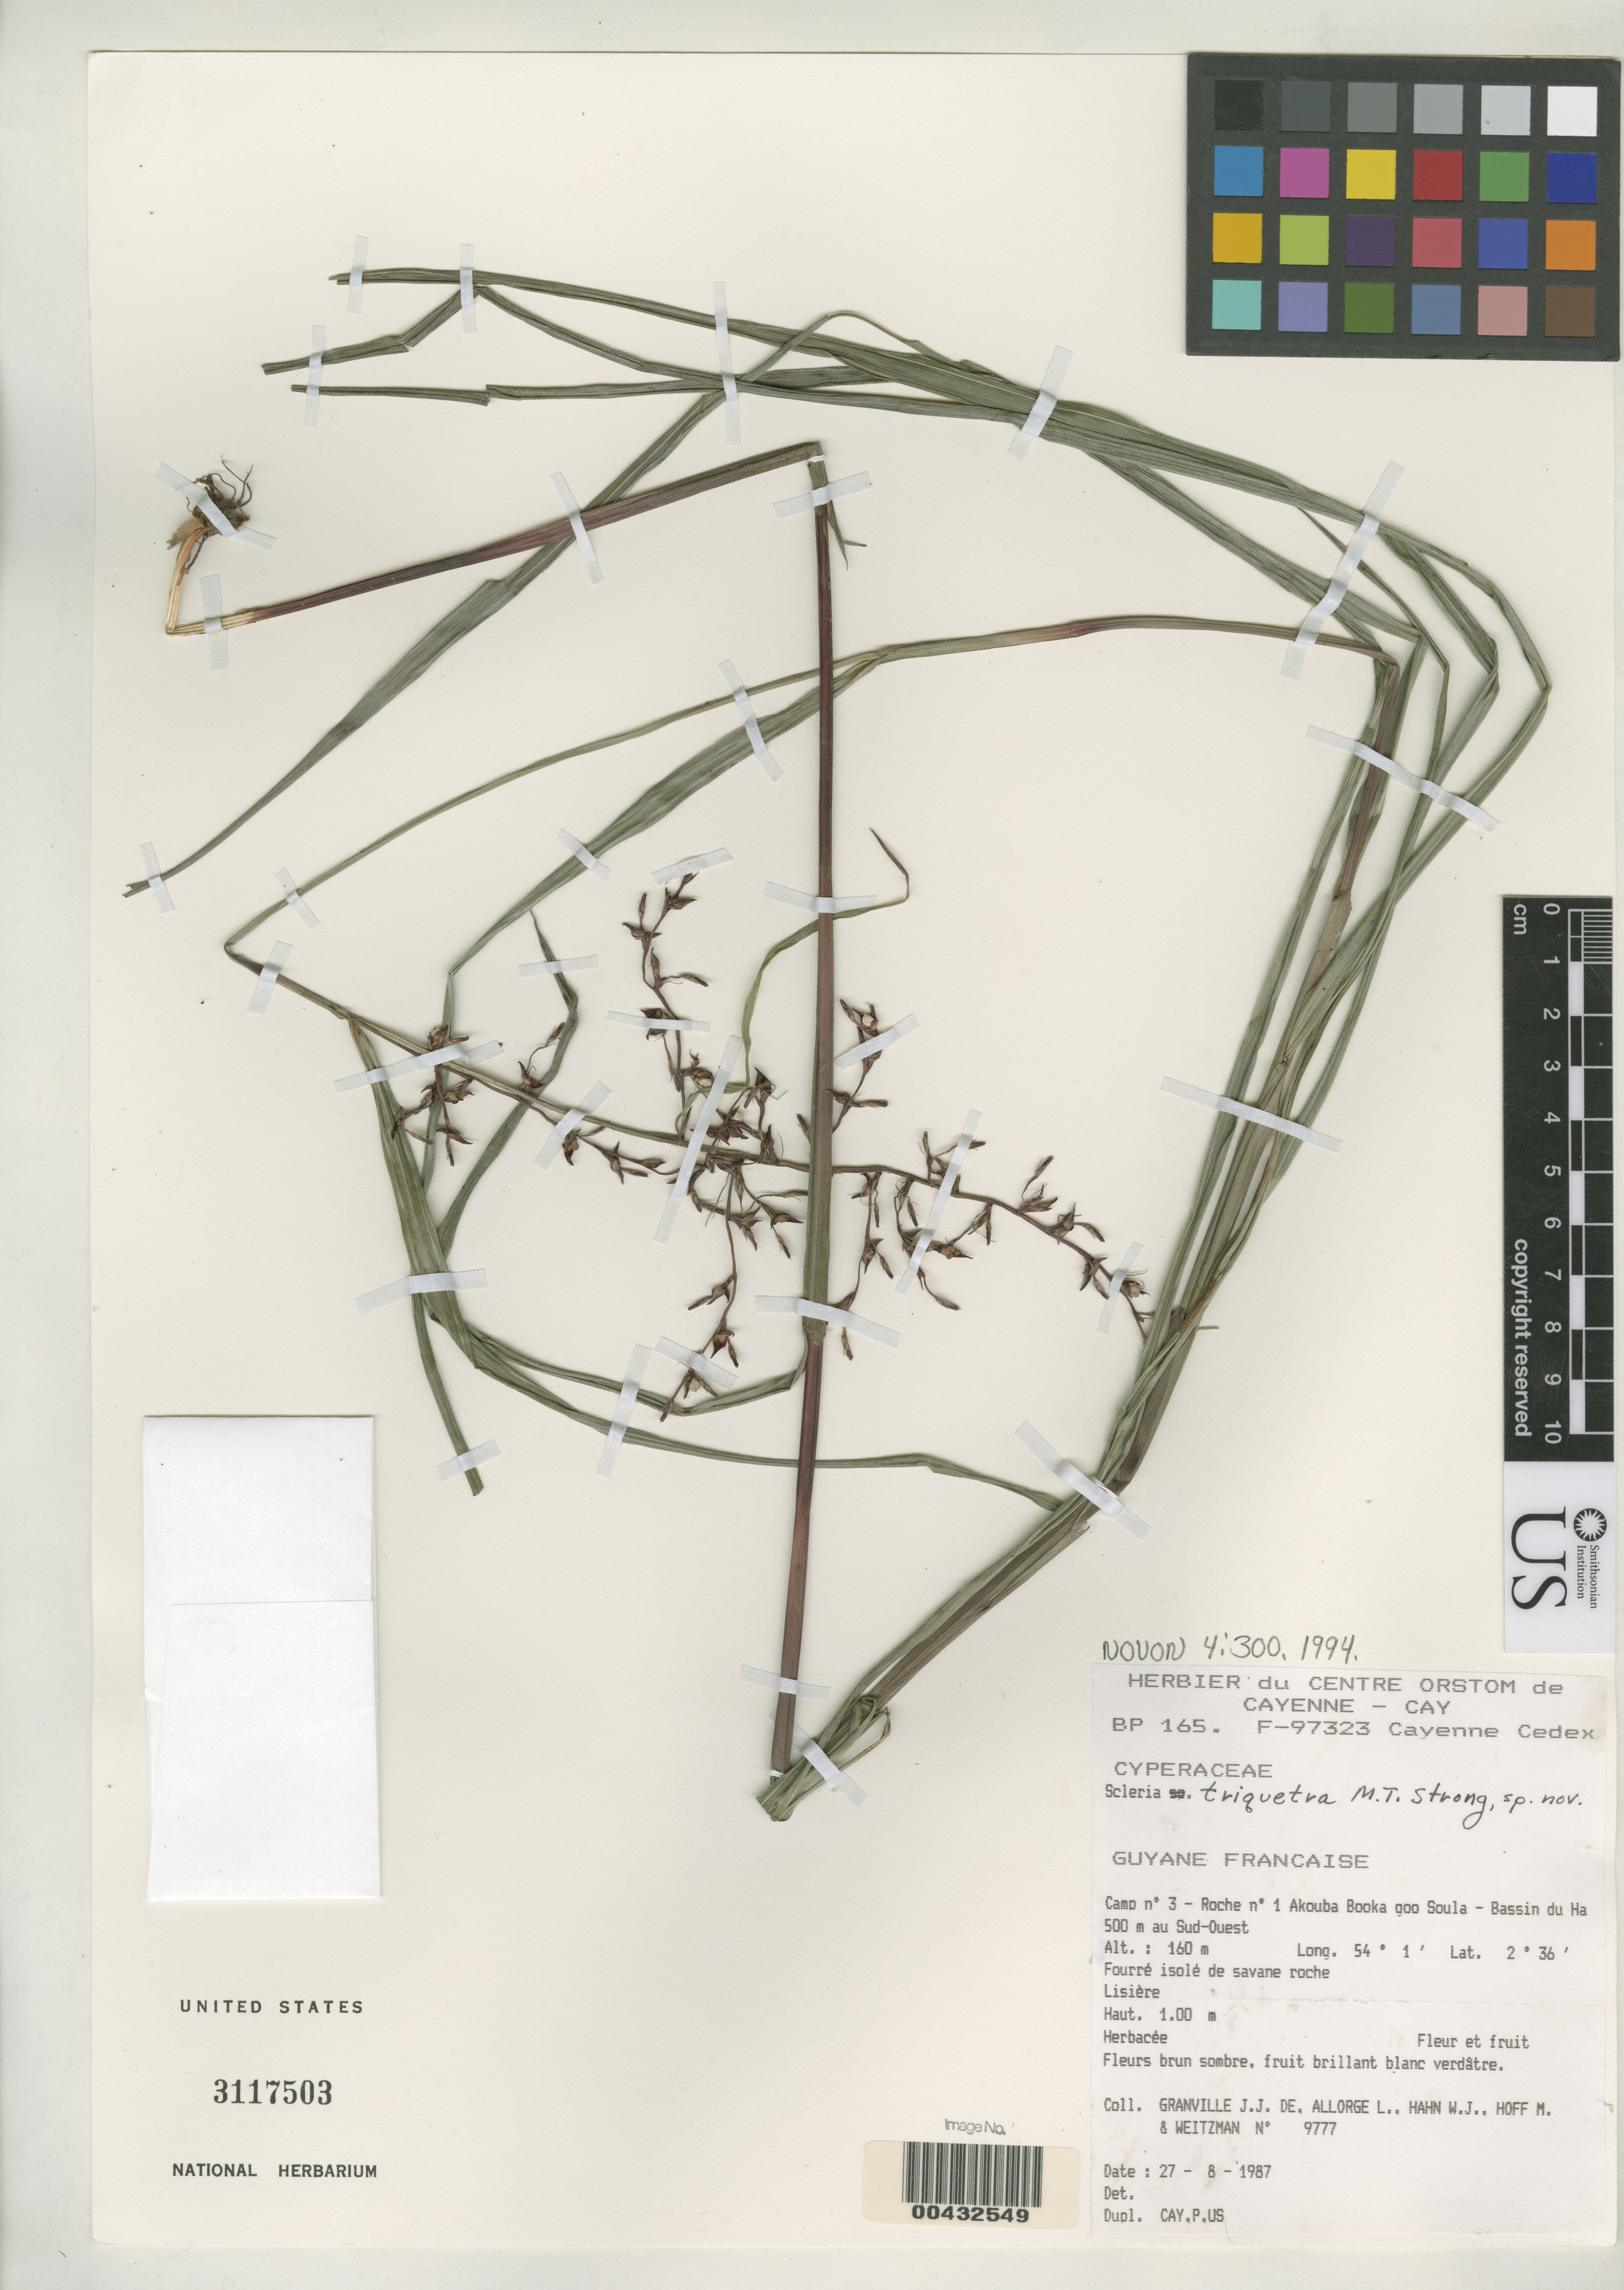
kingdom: Plantae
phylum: Tracheophyta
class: Liliopsida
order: Poales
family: Cyperaceae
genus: Scleria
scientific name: Scleria triquetra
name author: M.T. Strong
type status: Holotype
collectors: J.-J. de Granville, L. Allorge, W. J. Hahn, M. Hoff & N. Weitman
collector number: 9777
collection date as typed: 27 Aug 1987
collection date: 1987-08-27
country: French Guiana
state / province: Cayenne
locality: Camp N.3 - Roche N.1 Akouba Booka goo Soula, Bassin du Ha 500 m au Sud Ouest.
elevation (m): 160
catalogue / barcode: US 3117503